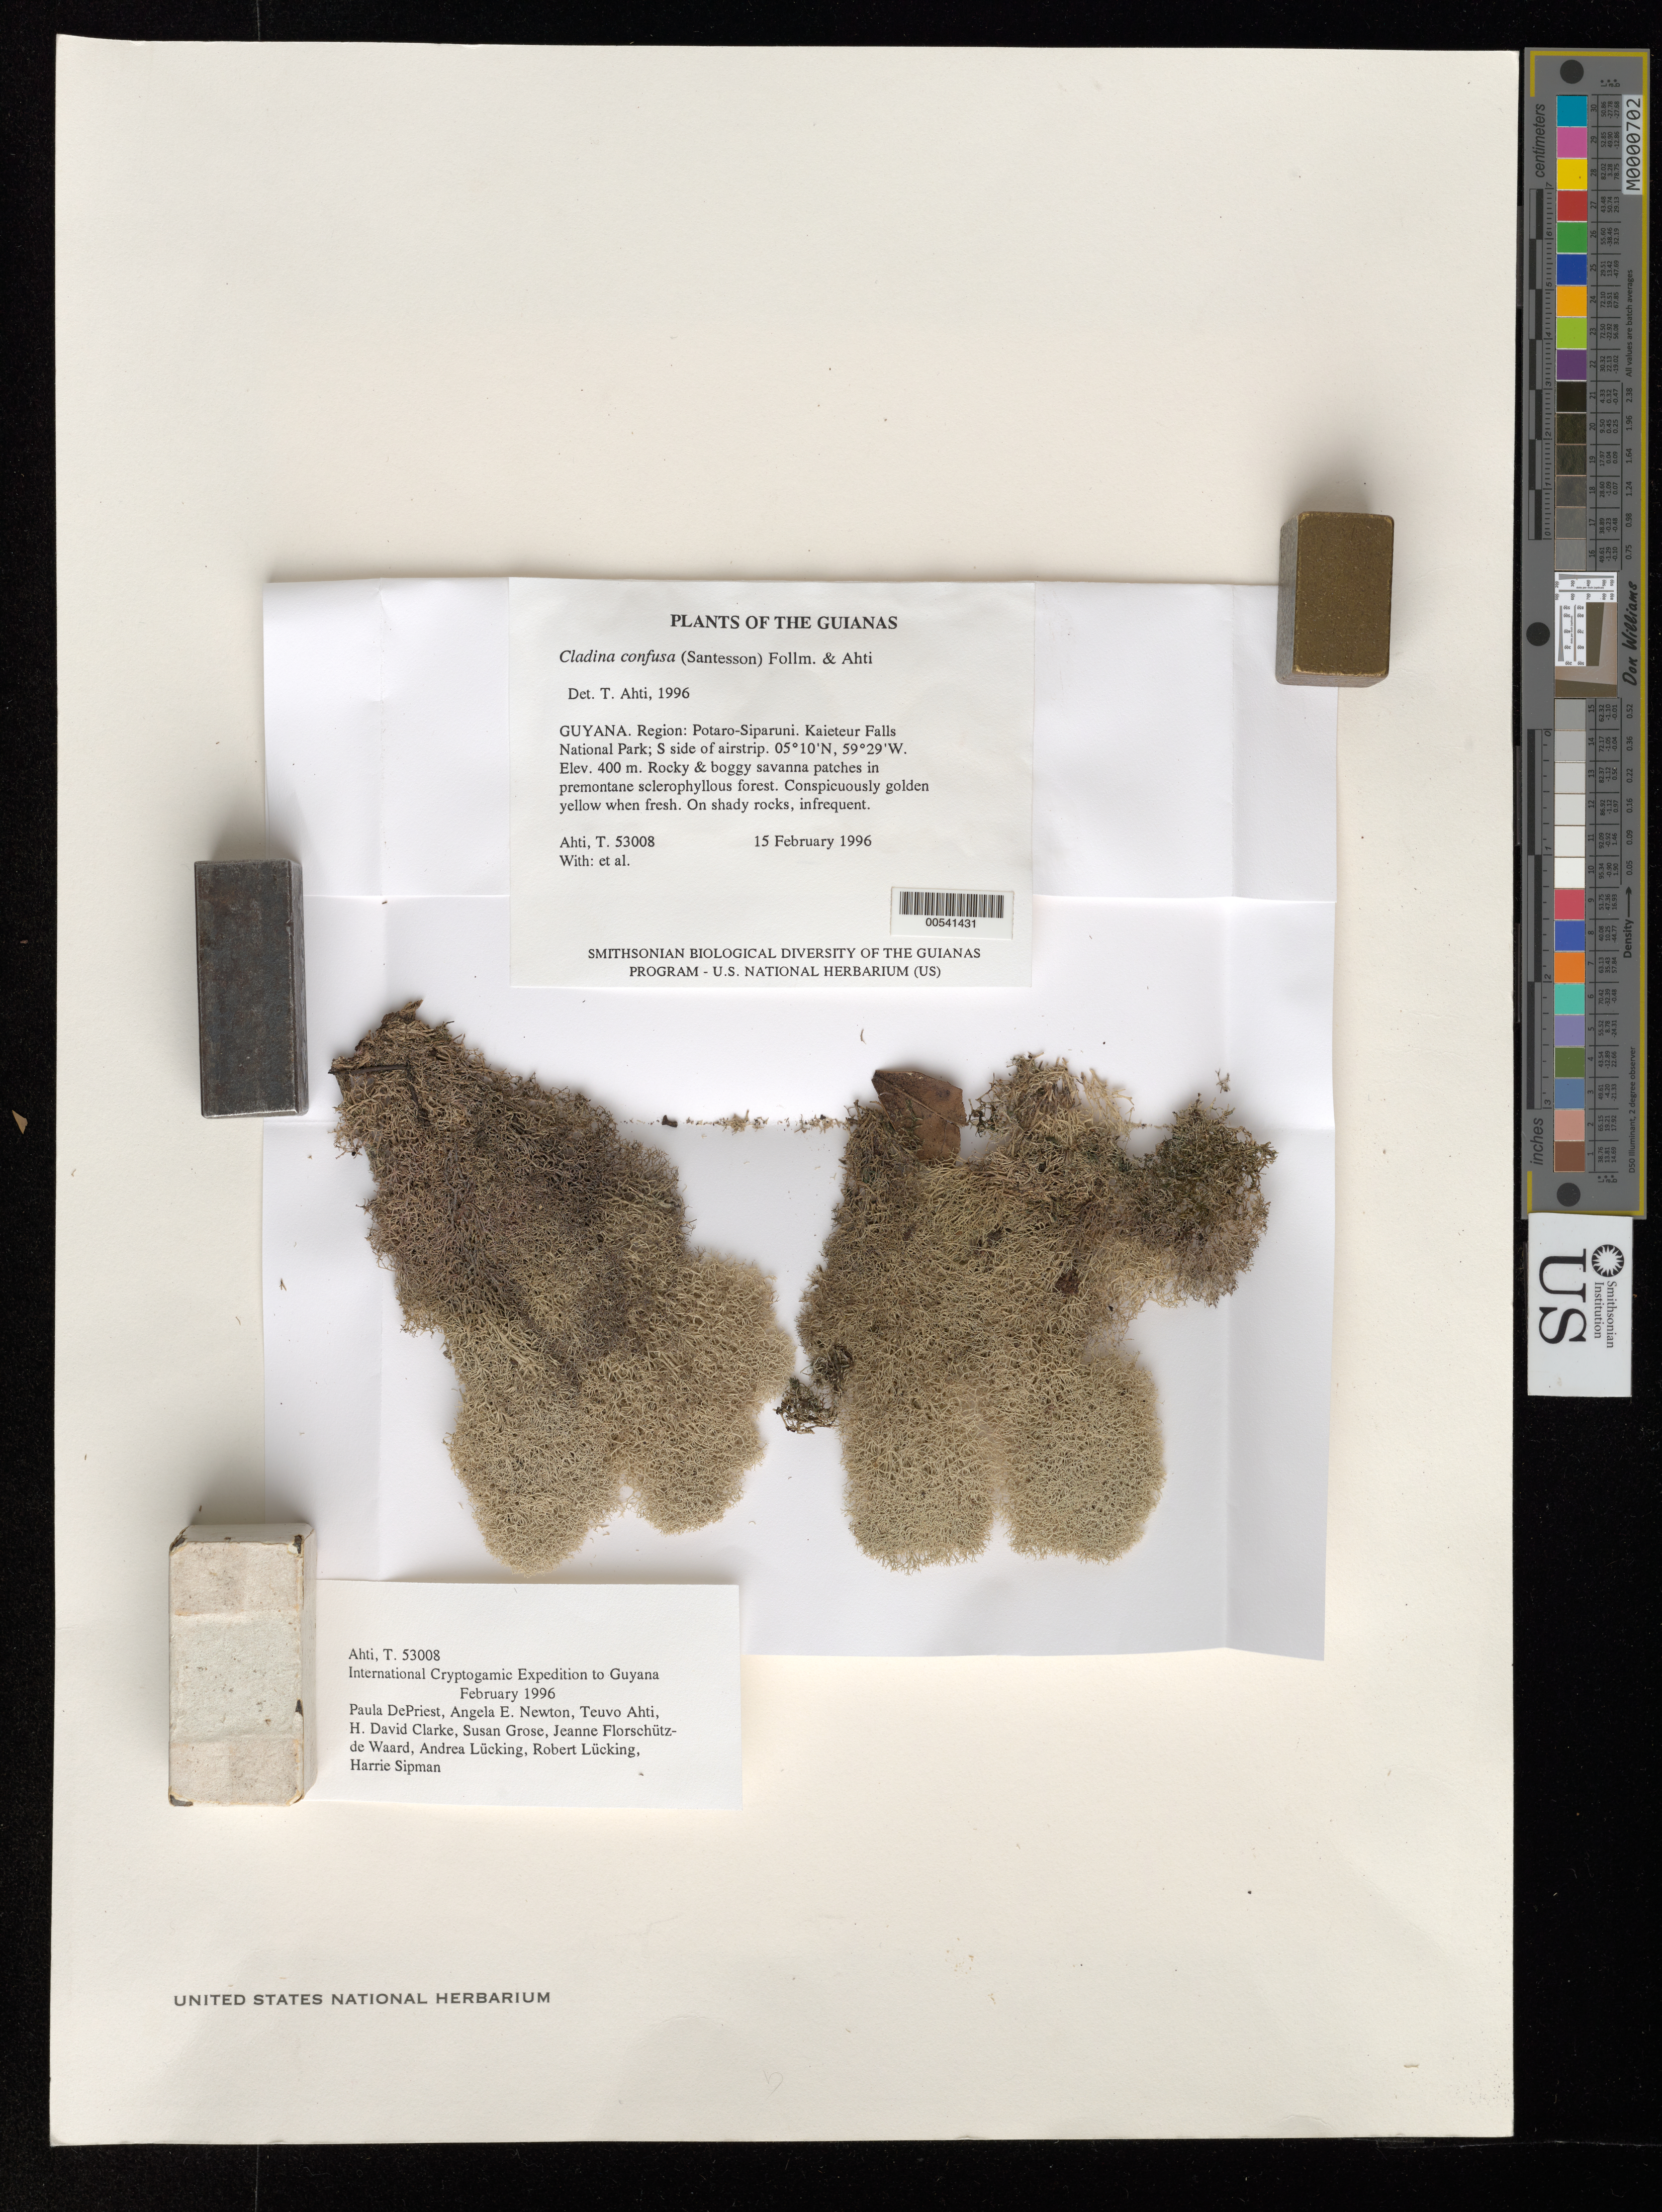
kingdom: Fungi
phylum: Ascomycota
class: Lecanoromycetes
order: Lecanorales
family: Cladoniaceae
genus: Cladina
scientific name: Cladina confusa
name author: (R. Sant.) Follmann & Ahti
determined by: Ahti, Teuvo T.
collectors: T. T. Ahti et al.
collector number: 53008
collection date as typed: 15 February 1996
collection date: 1996-02-15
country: Guyana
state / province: Potaro-Siparuni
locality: Kaieteur Falls National Park; S side of airstrip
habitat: Rocky & boggy savanna patches in premontane sclerophyllous forest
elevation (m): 400